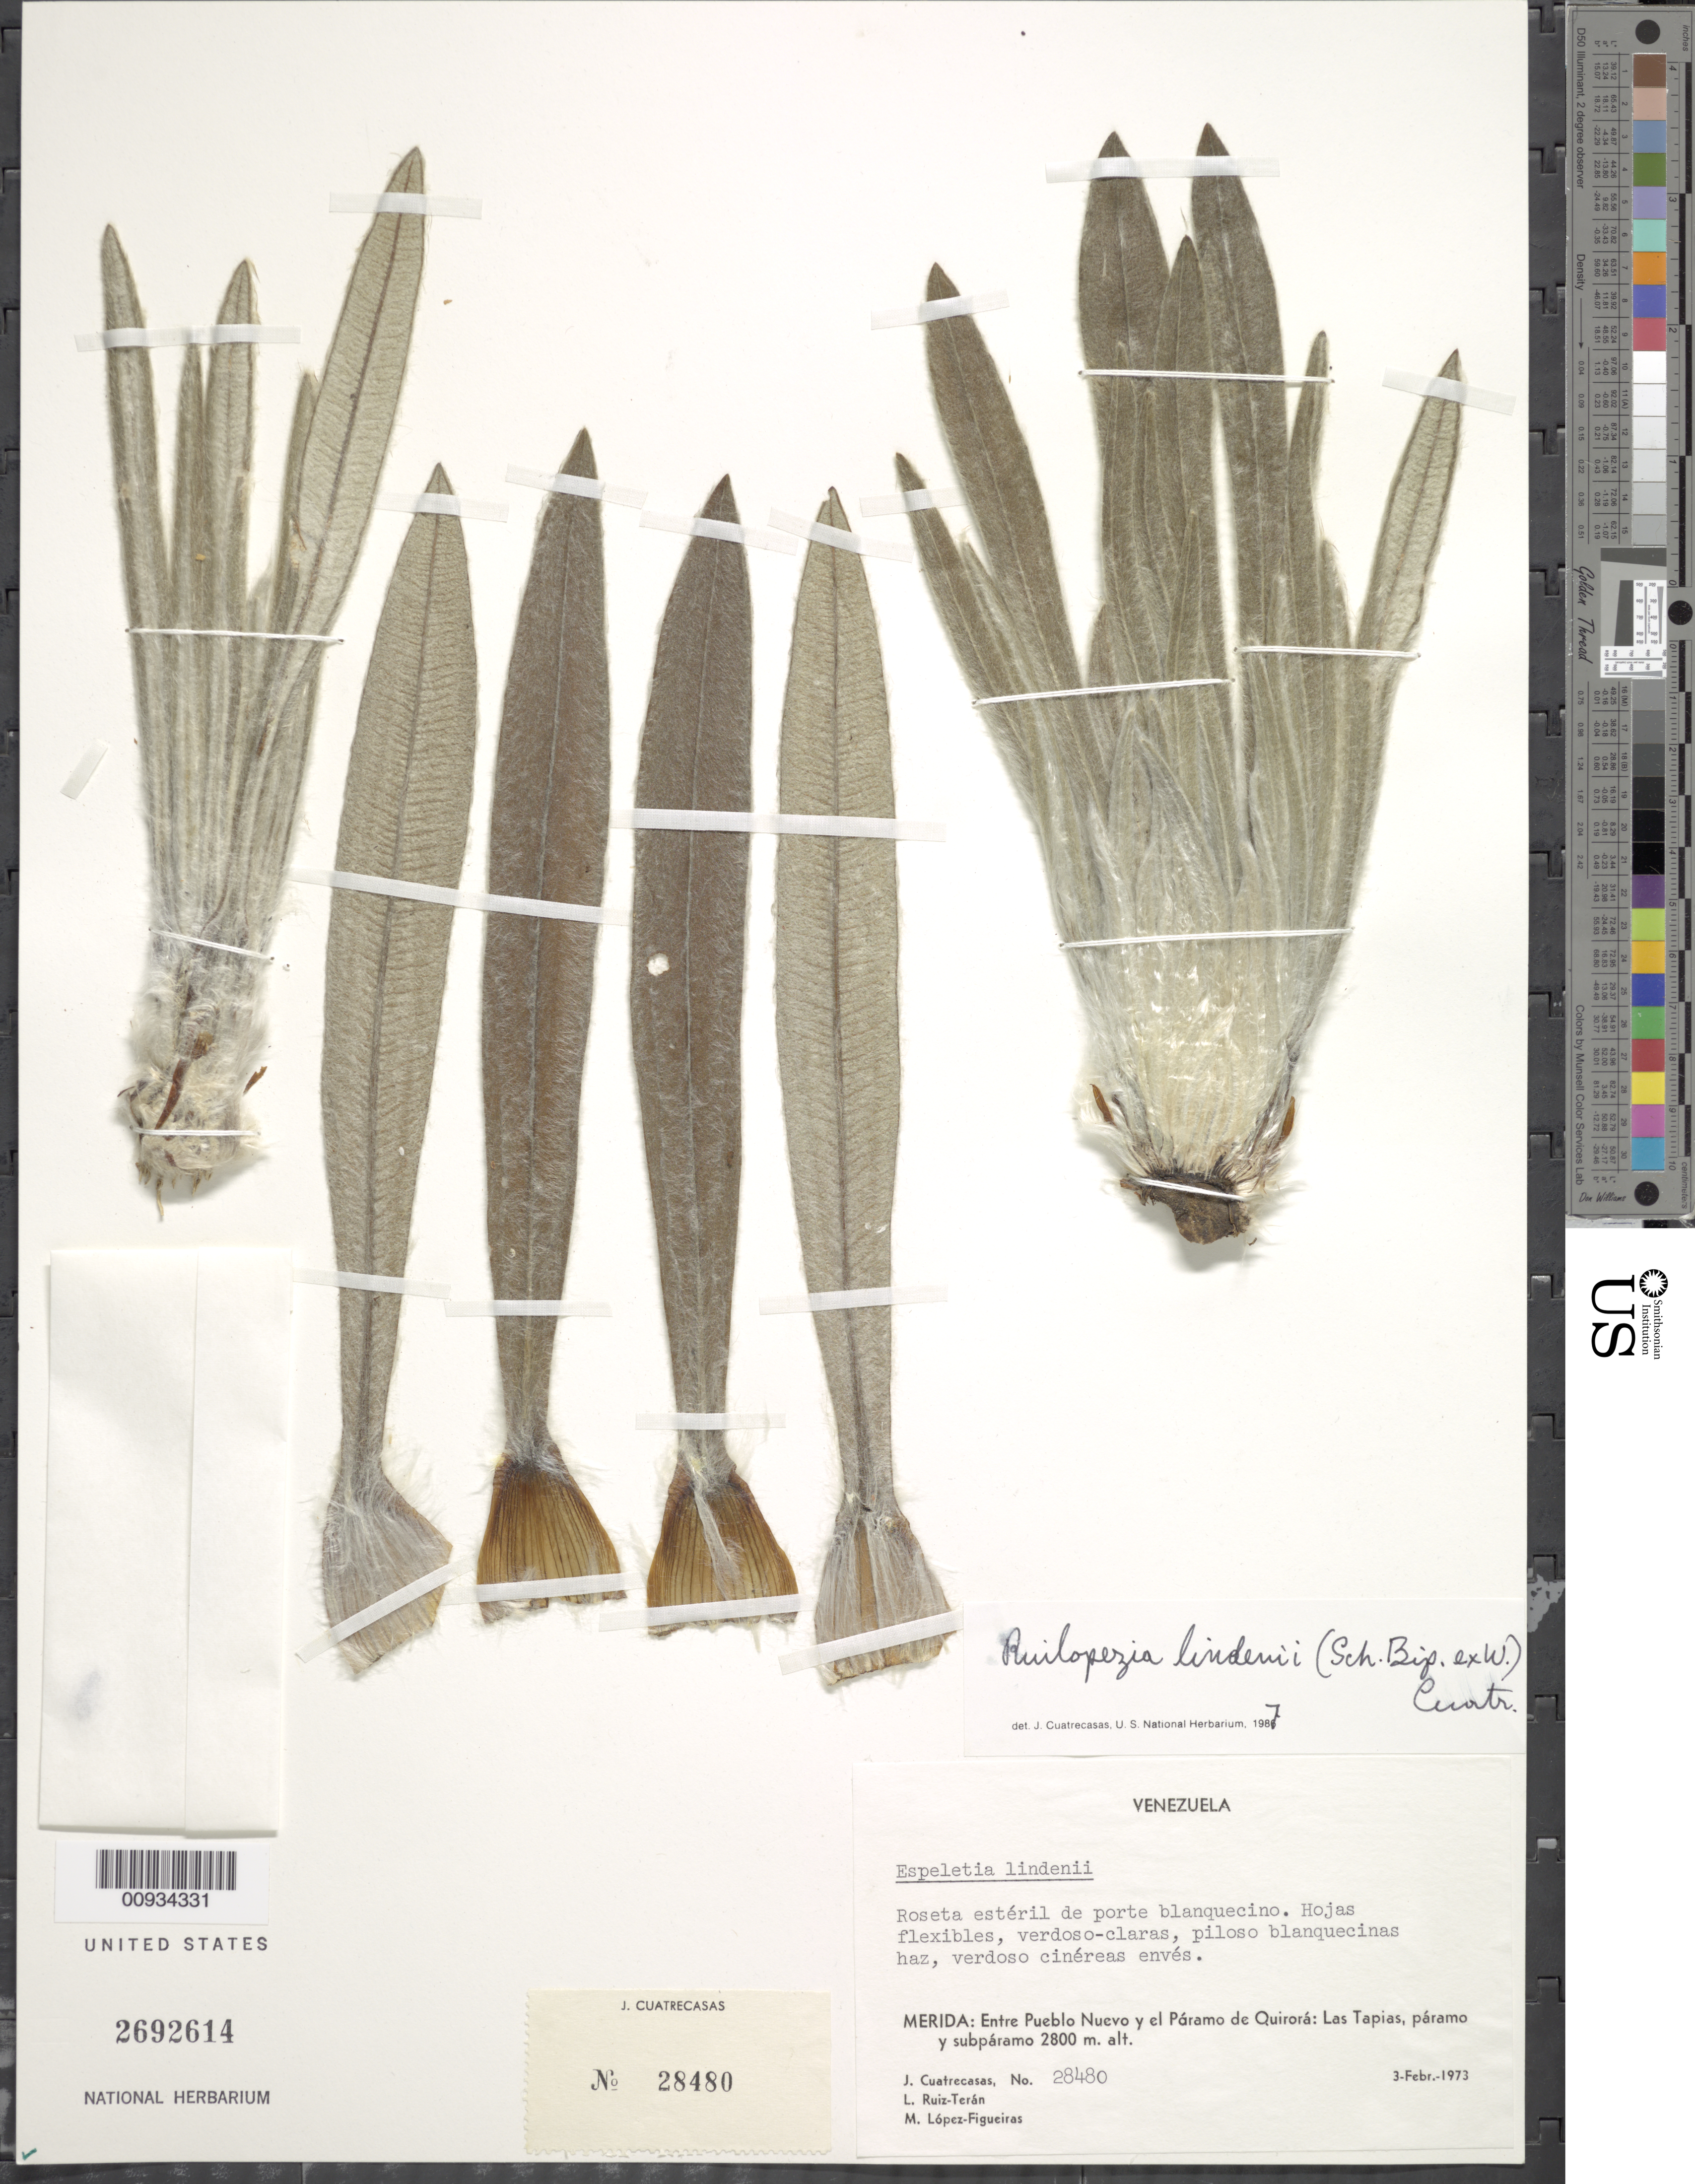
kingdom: Plantae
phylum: Tracheophyta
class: Magnoliopsida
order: Asterales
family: Asteraceae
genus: Ruilopezia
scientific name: Ruilopezia lindenii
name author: (Sch. Bip. ex Wedd.) Cuatrec.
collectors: J. Cuatrecasas, L. E. Ruíz-Terán & M. López Figueiras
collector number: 28480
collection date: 1973-02-03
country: Venezuela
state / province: Mérida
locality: Entre Pueblo Nuevo y el Paramo de Quirora, Las Tapias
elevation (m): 2800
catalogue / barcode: US 2692614